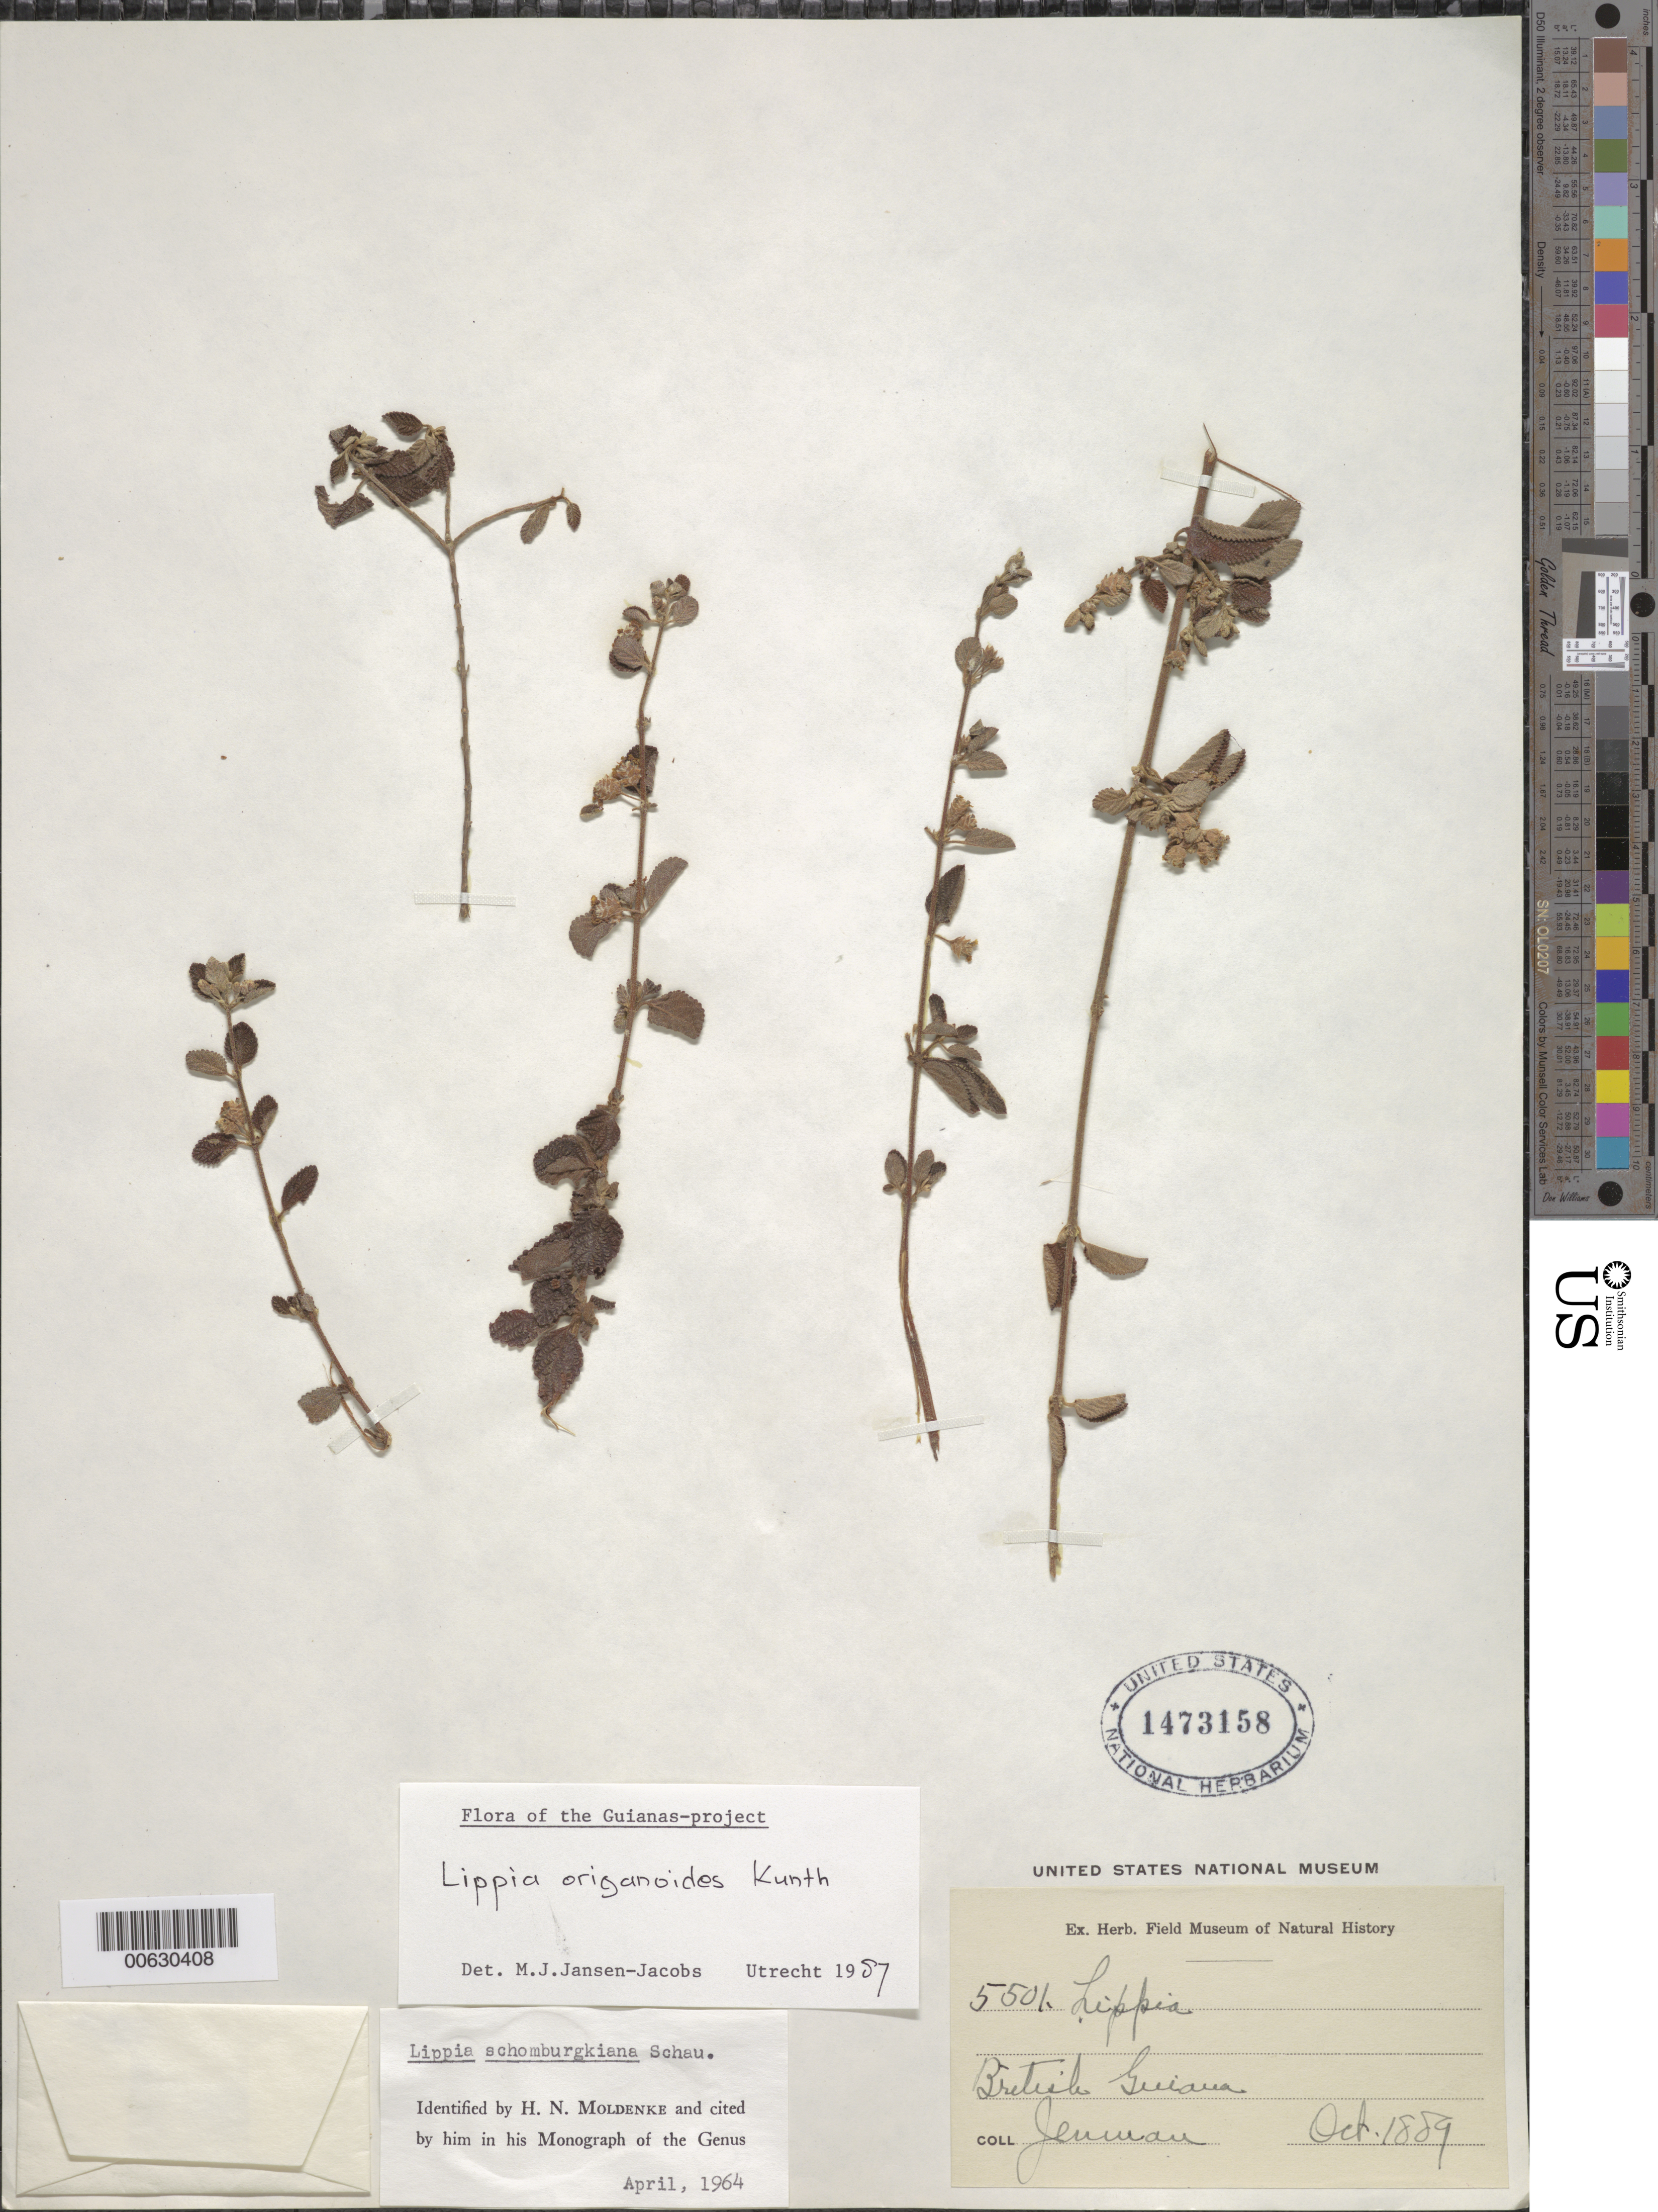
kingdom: Plantae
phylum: Tracheophyta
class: Magnoliopsida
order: Lamiales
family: Verbenaceae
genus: Lippia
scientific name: Lippia origanoides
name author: Kunth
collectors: -. Jenman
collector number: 5501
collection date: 1889-10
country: Guyana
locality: British Guiana.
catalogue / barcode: US 1473158